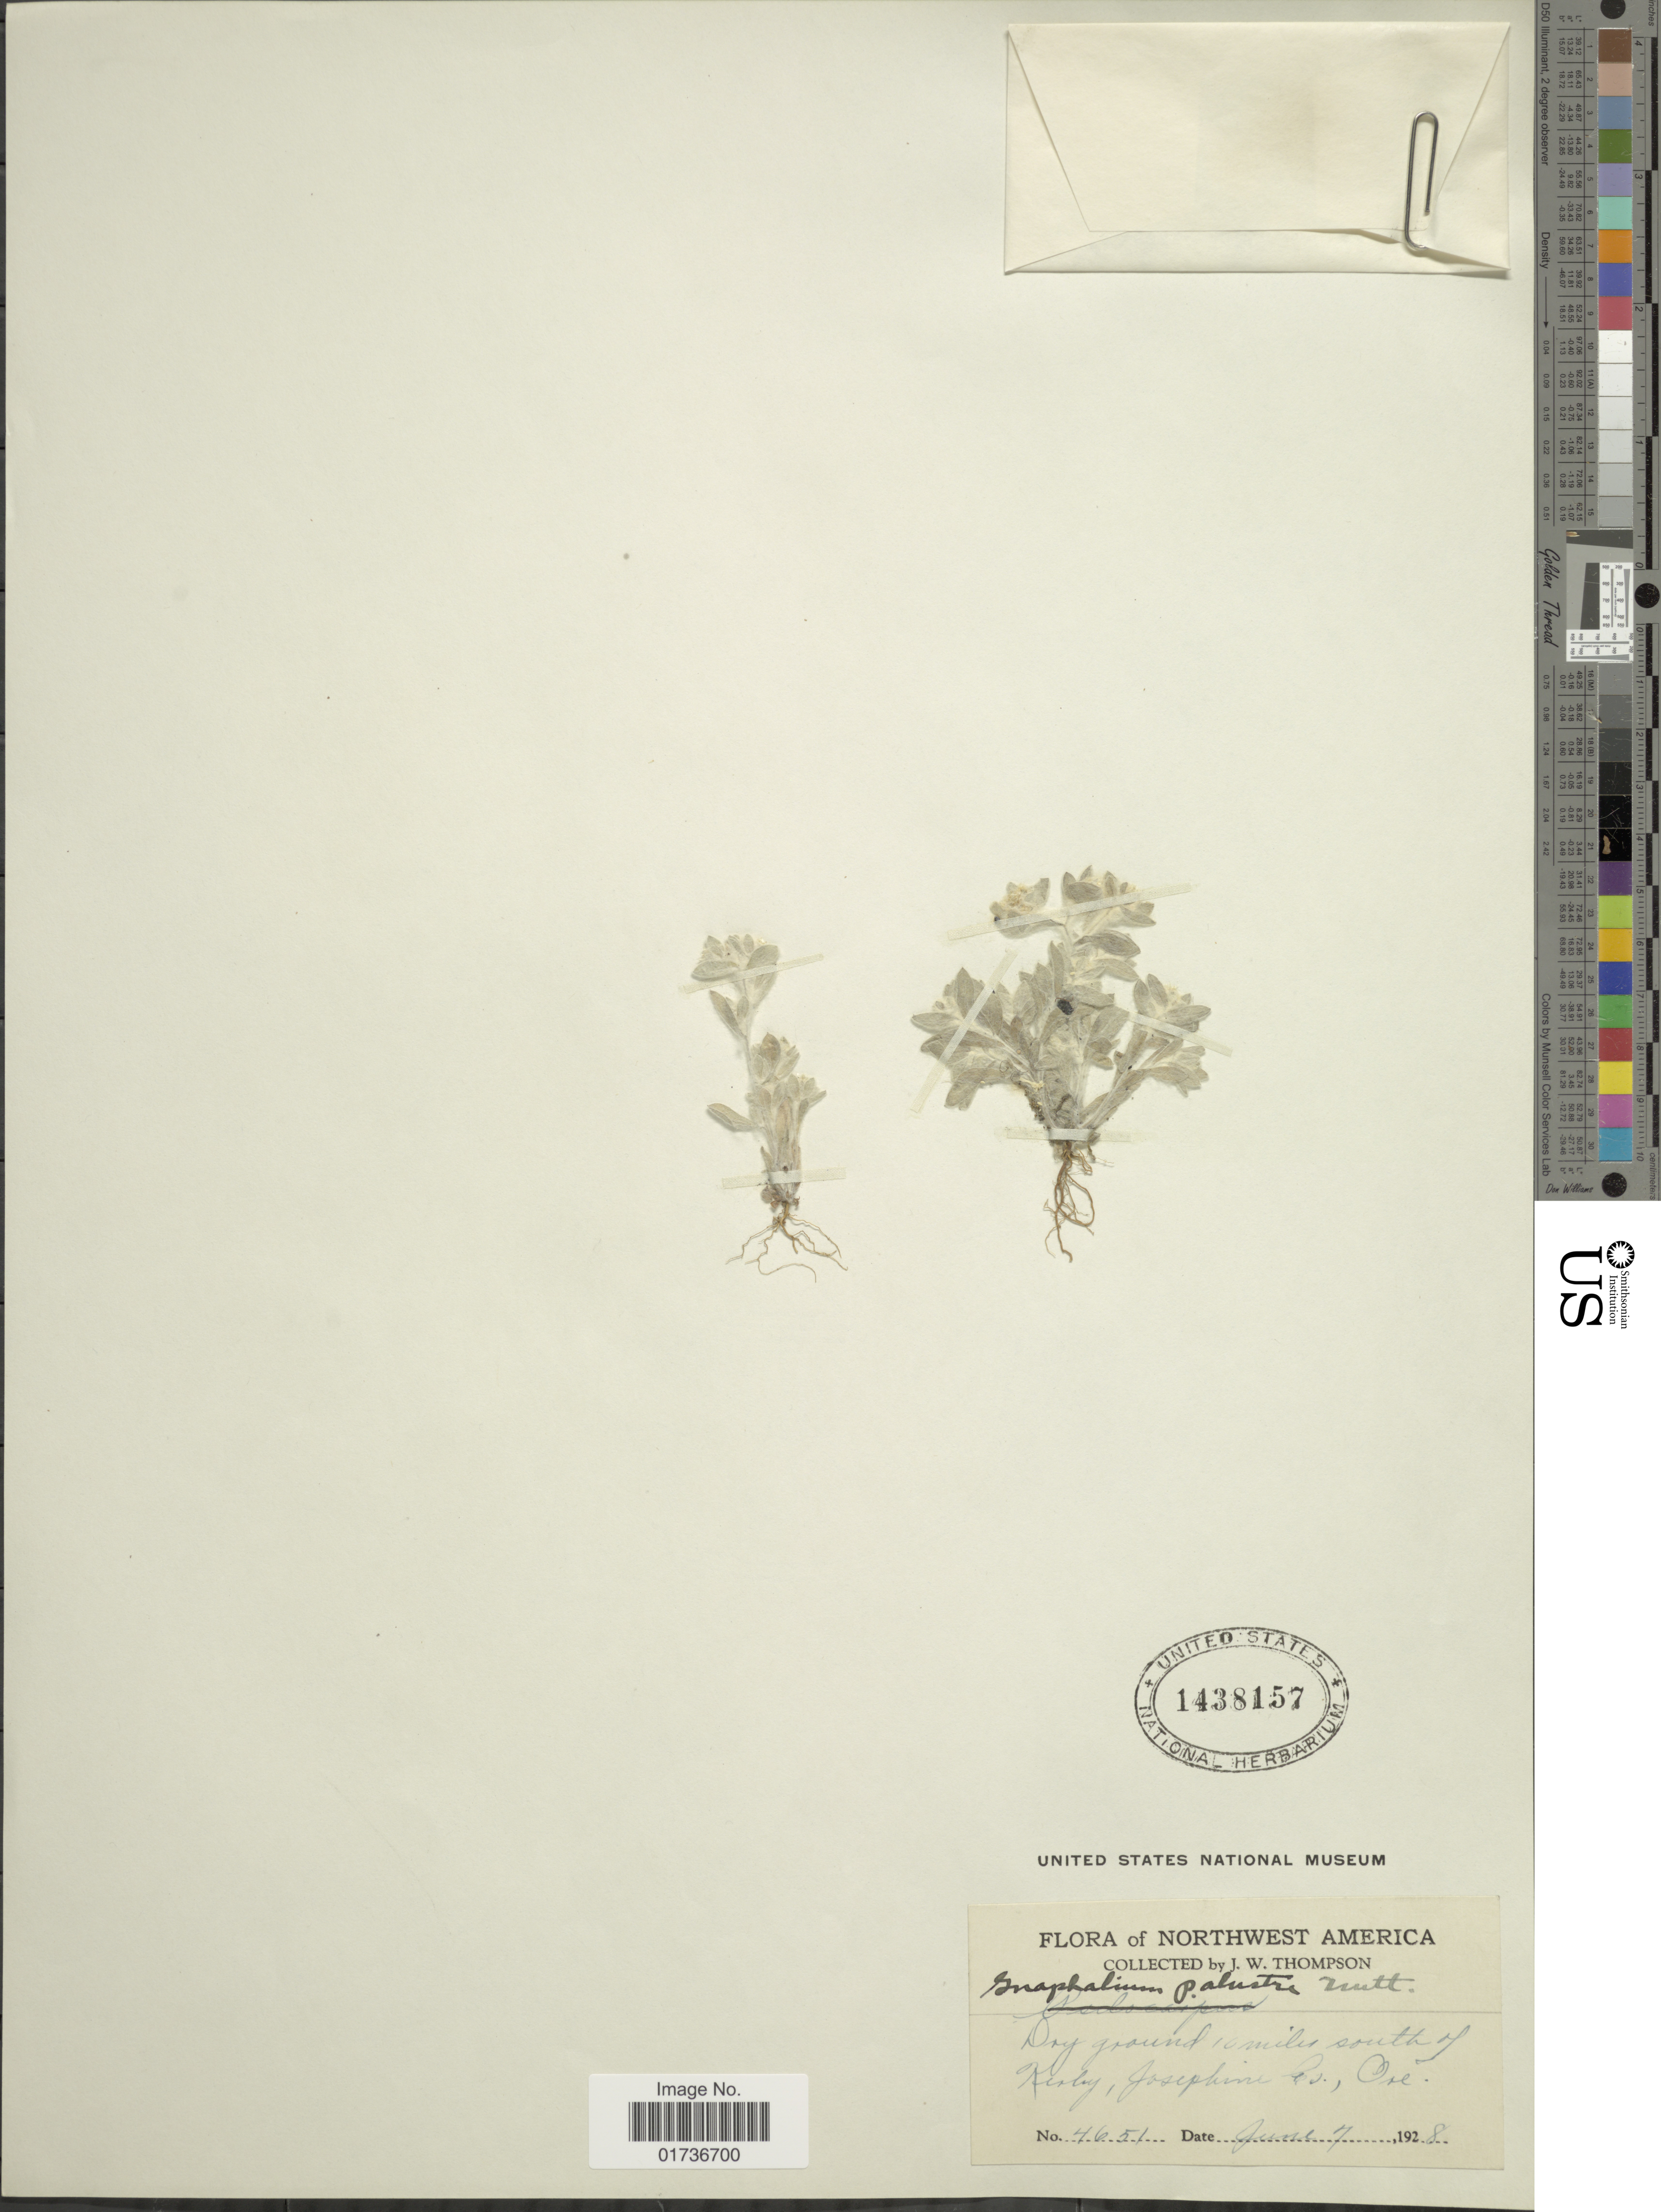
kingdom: Plantae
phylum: Tracheophyta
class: Magnoliopsida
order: Asterales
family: Asteraceae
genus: Gnaphalium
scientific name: Gnaphalium palustre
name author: Nutt.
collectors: J. W. Thompson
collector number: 4651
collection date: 1928-06-07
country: United States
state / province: Oregon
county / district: Josephine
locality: Northwest America, Dry ground 10 miles south of Kerby, Josephine Co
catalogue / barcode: US 1438157